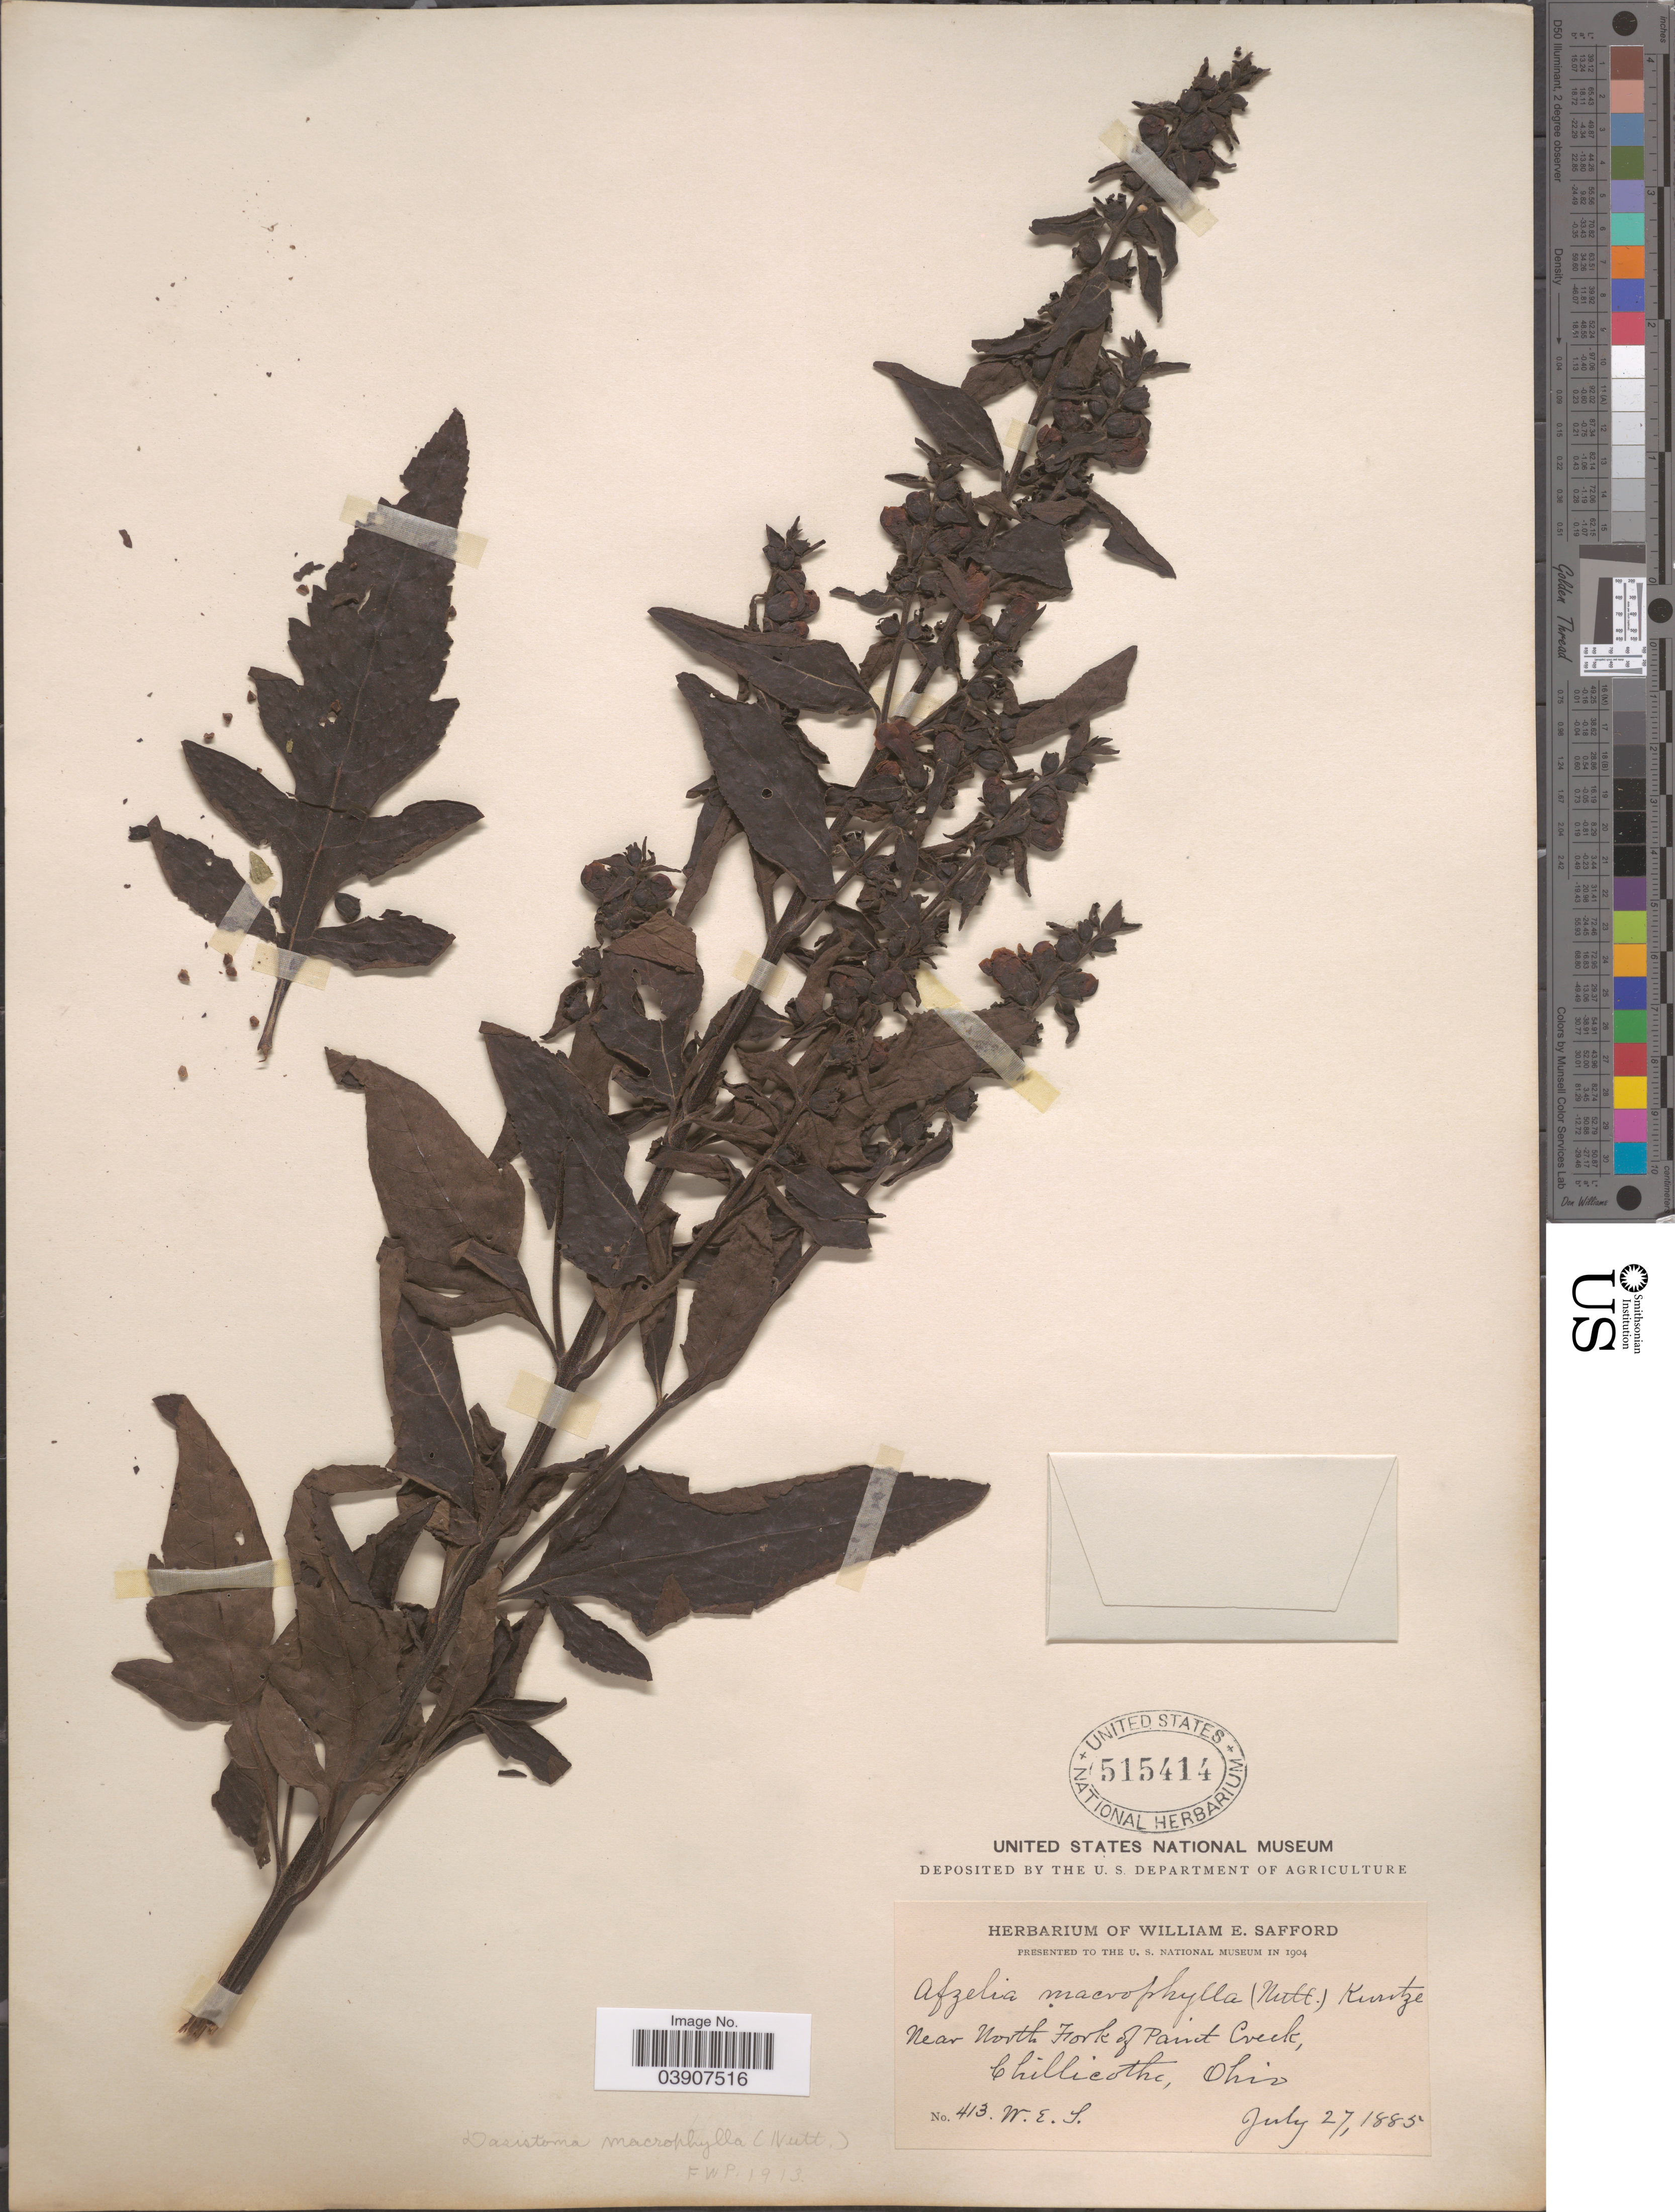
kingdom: Plantae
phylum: Tracheophyta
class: Magnoliopsida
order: Lamiales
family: Orobanchaceae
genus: Dasistoma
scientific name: Dasistoma macrophylla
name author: (Nutt.) Raf.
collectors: W. E. Safford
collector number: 413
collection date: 1885-07-27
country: United States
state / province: Ohio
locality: Near North Fork of Paint Creek, Chillicothe.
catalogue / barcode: US 515414